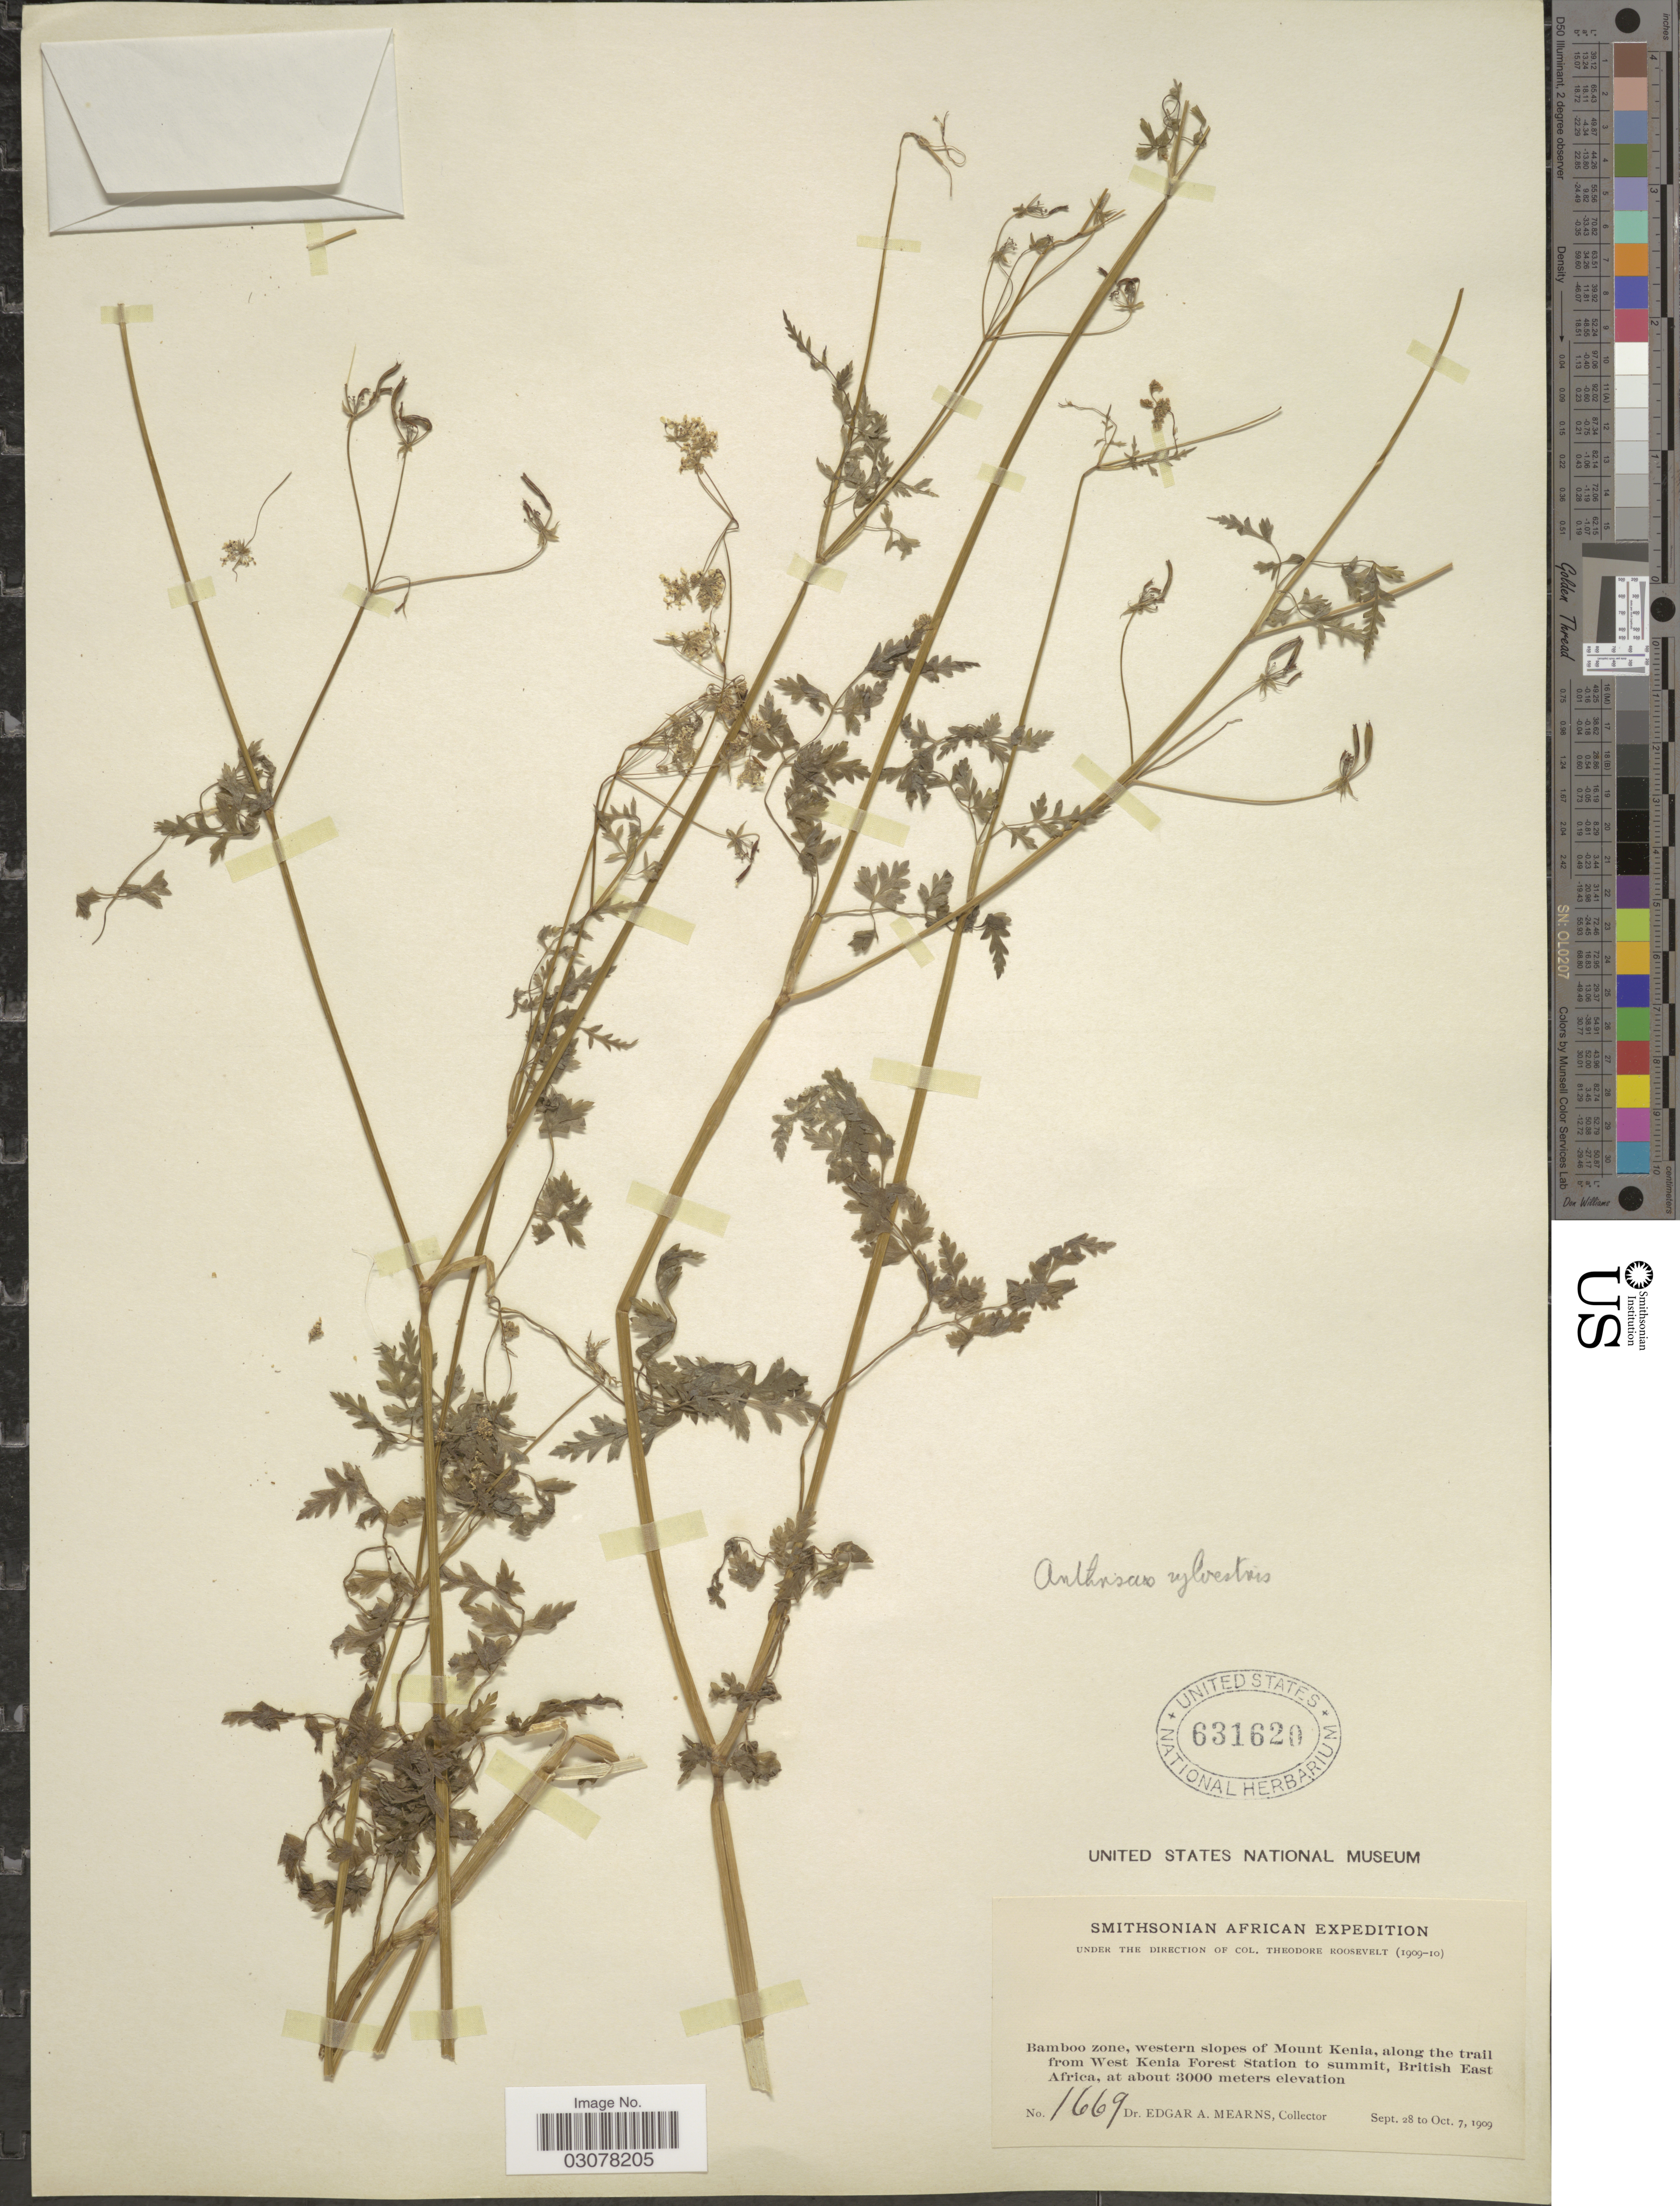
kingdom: Plantae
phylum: Tracheophyta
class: Magnoliopsida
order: Apiales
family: Apiaceae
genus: Anthriscus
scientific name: Anthriscus sylvestris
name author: (L.) Hoffm.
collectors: E. A. Mearns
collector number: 1669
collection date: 1909-09-28/1909-10-07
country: Kenya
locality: Bamboo zone, western slopes of Mount Kenia, along the trail from West Kenia Forest Station to summit, British East Africa.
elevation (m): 3000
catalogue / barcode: US 631620